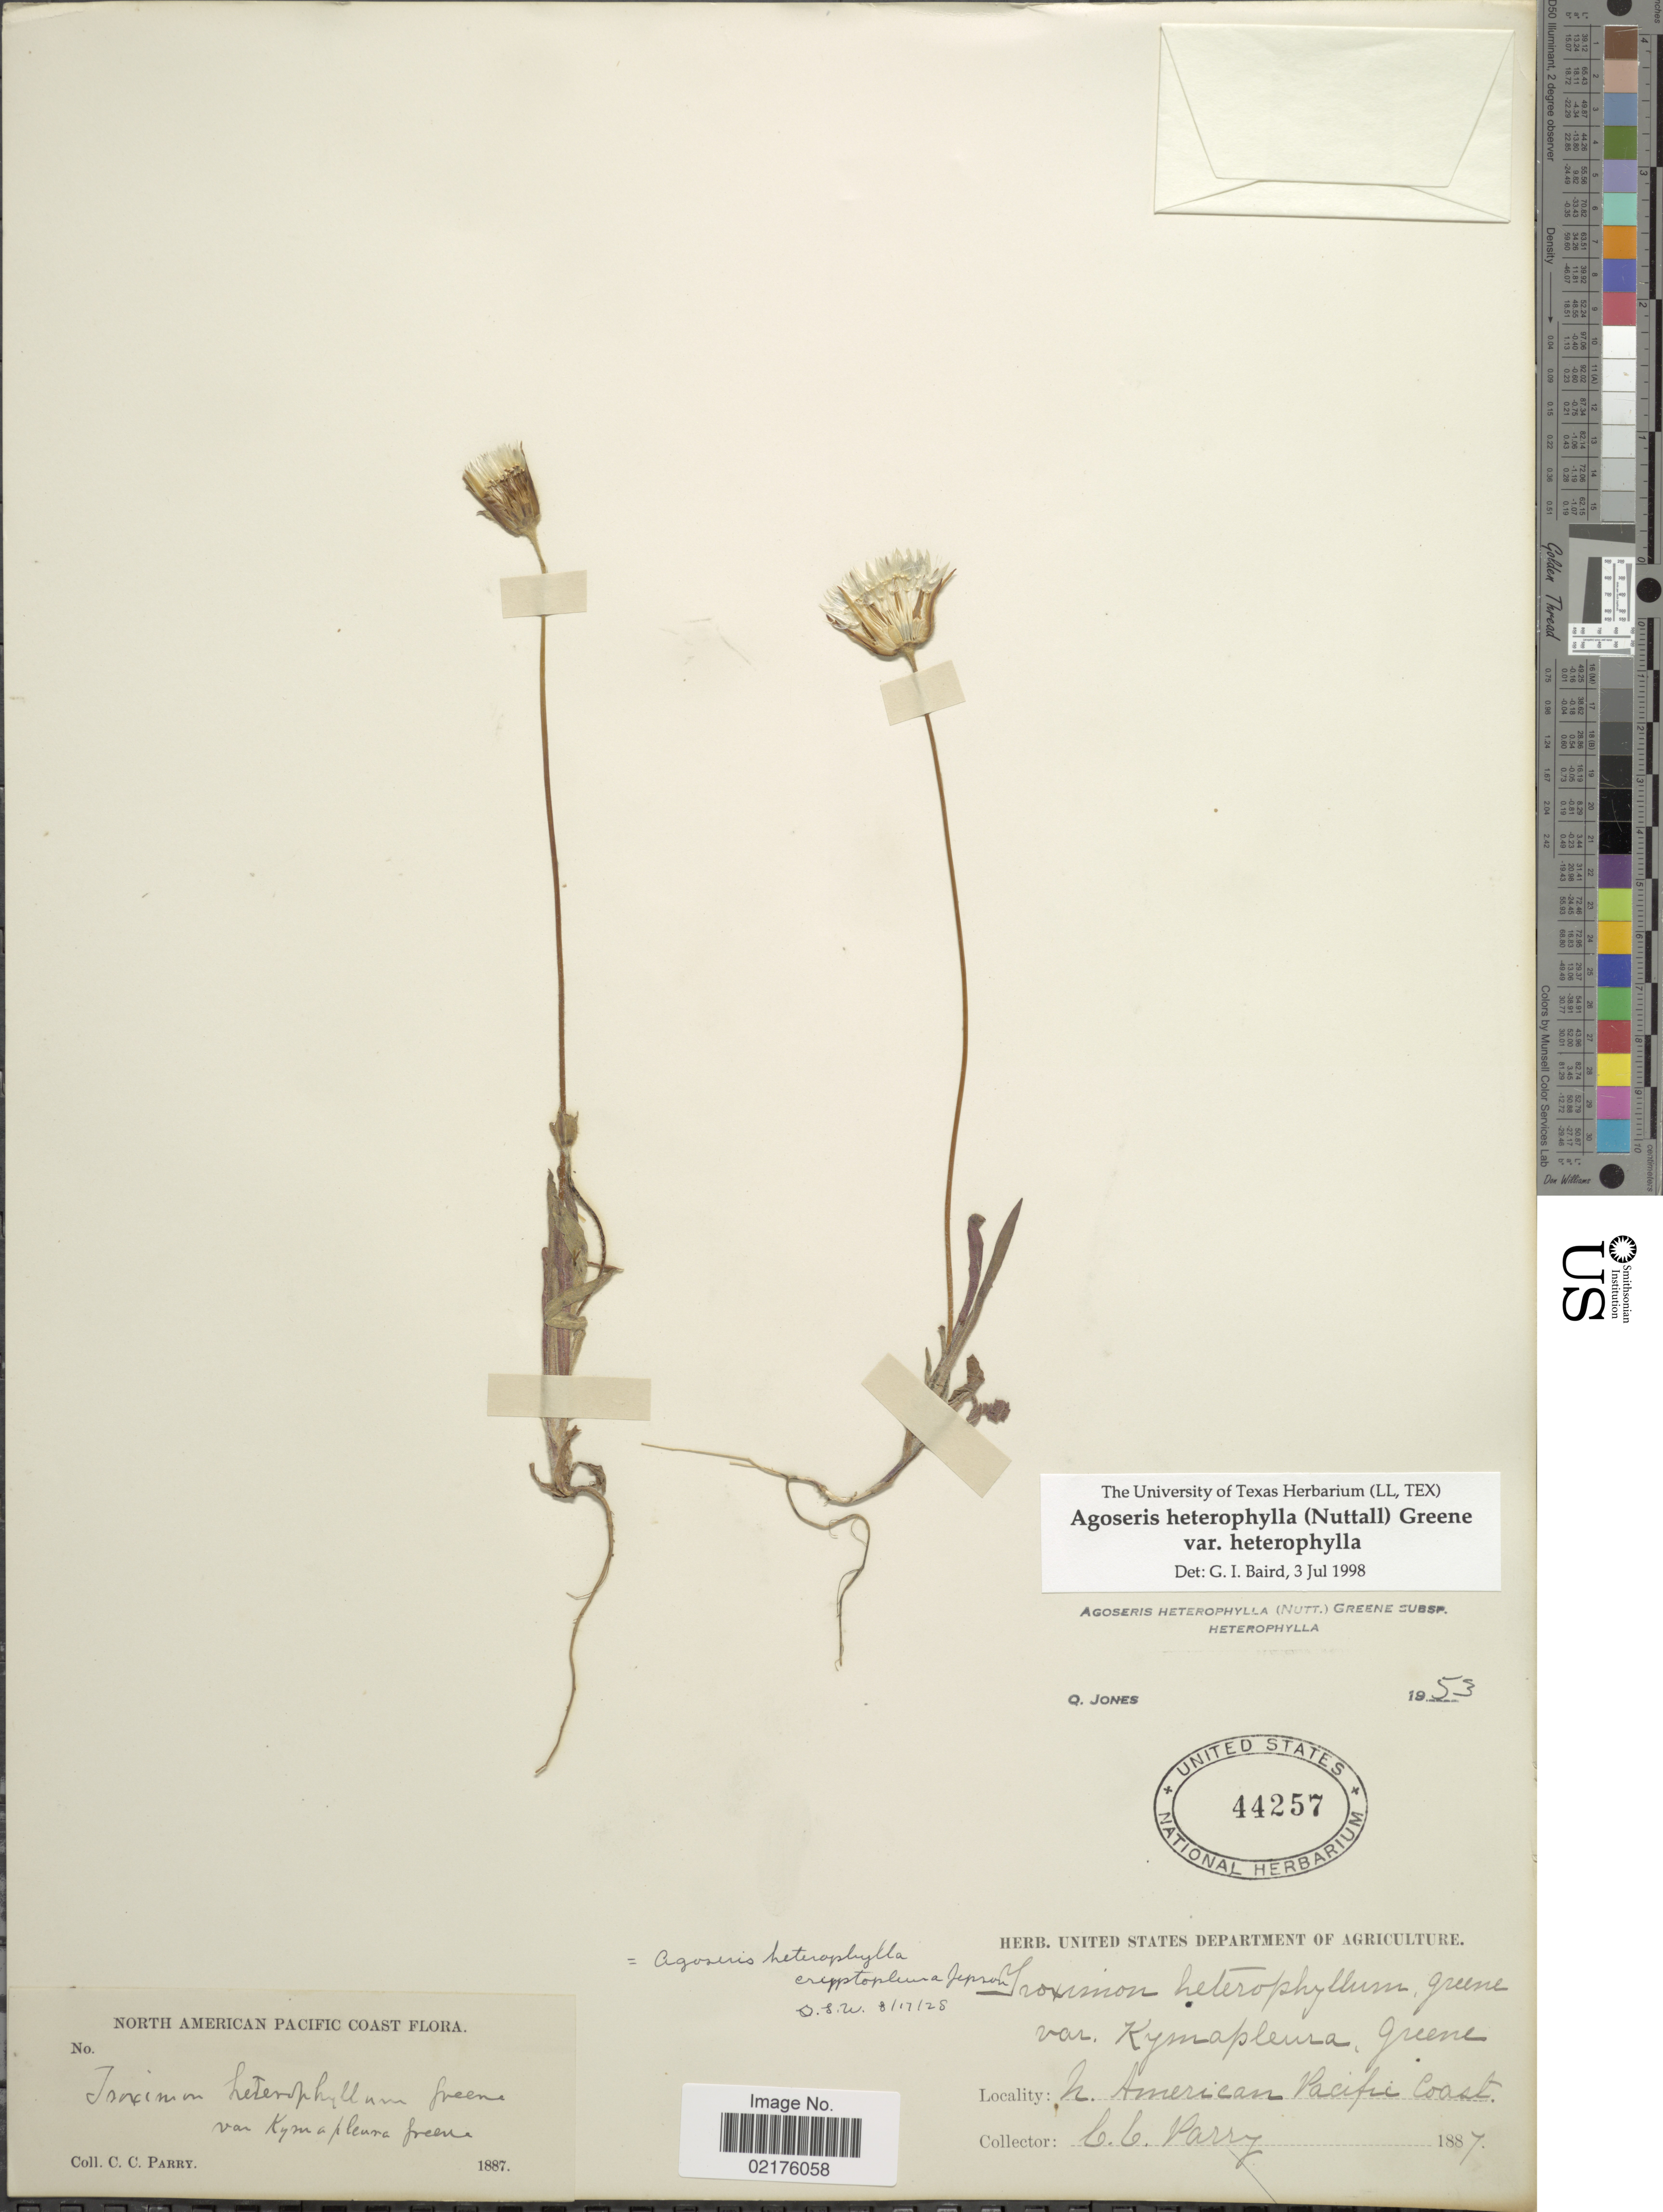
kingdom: Plantae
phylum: Tracheophyta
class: Magnoliopsida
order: Asterales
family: Asteraceae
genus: Agoseris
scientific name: Agoseris heterophylla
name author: (Nutt.) Greene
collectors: C. C. Parry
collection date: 1887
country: United States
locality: North American Pacific Coast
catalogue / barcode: US 44257